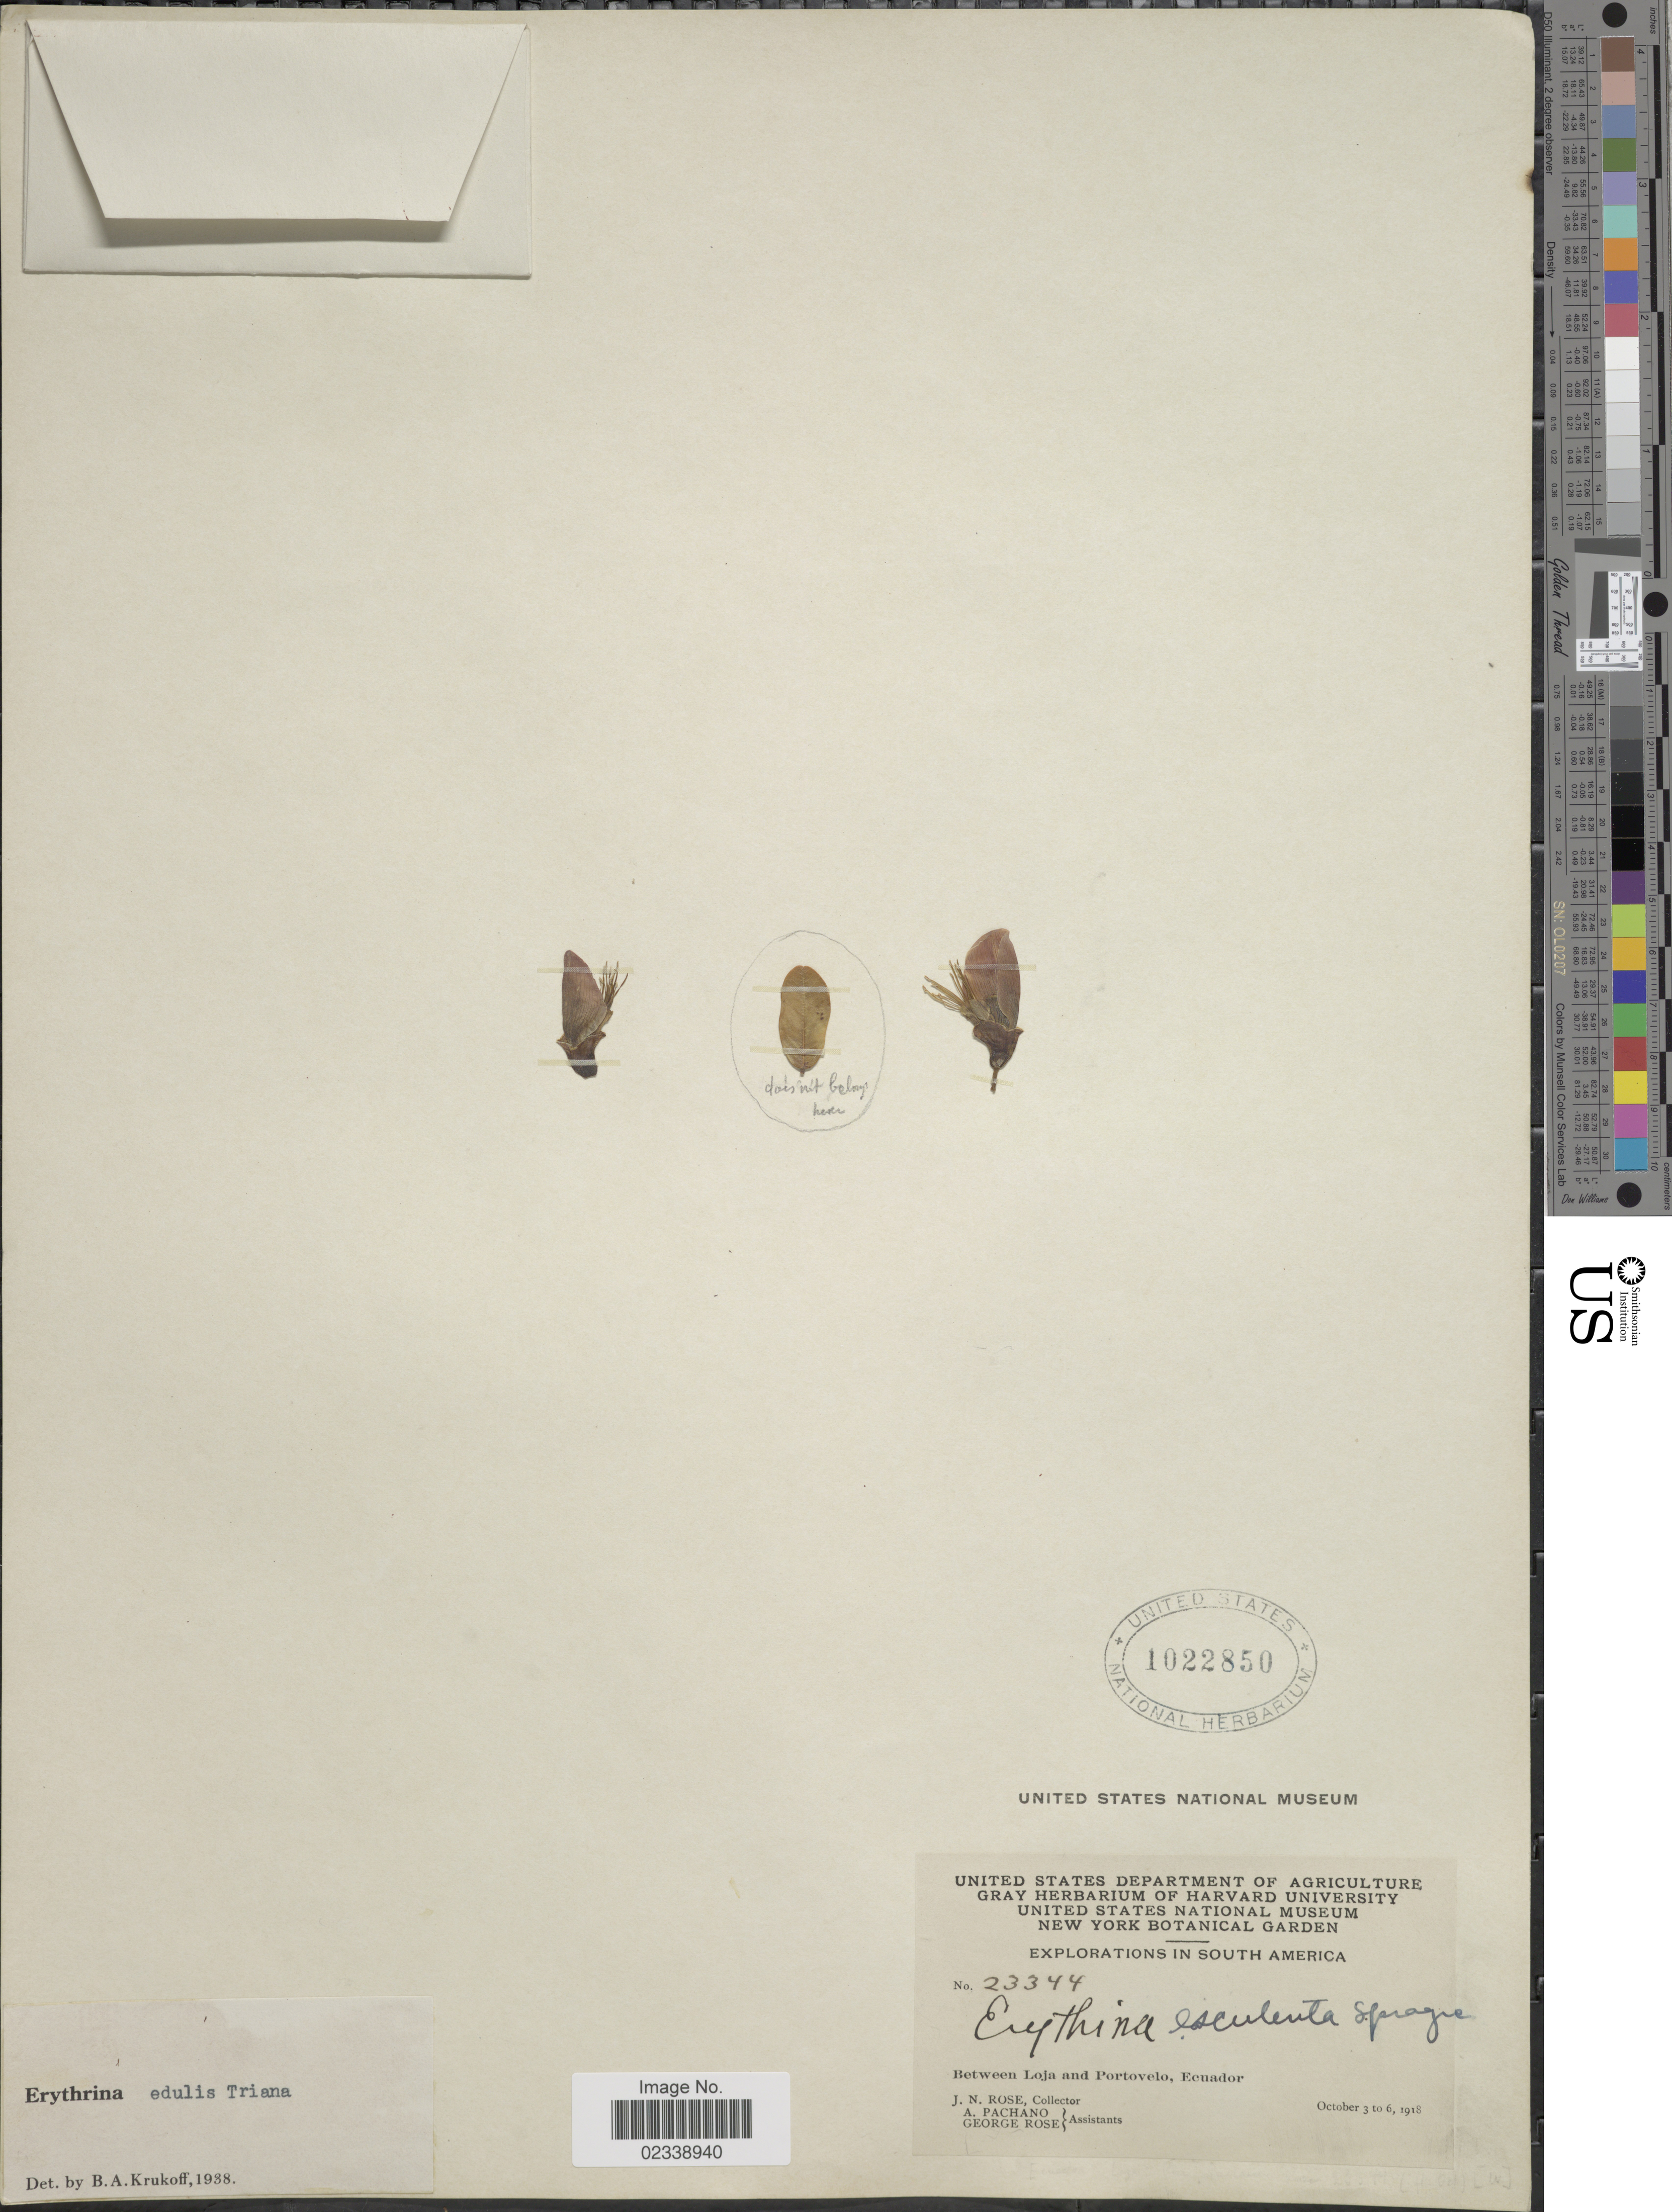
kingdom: Plantae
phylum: Tracheophyta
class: Magnoliopsida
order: Fabales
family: Fabaceae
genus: Erythrina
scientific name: Erythrina edulis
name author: Triana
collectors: J. N. Rose, A. Pachano & G. Rose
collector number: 23344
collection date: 1918-10-03/1918-10-06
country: Ecuador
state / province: Loja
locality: Between Loja and Portovelo.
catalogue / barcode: US 1022850